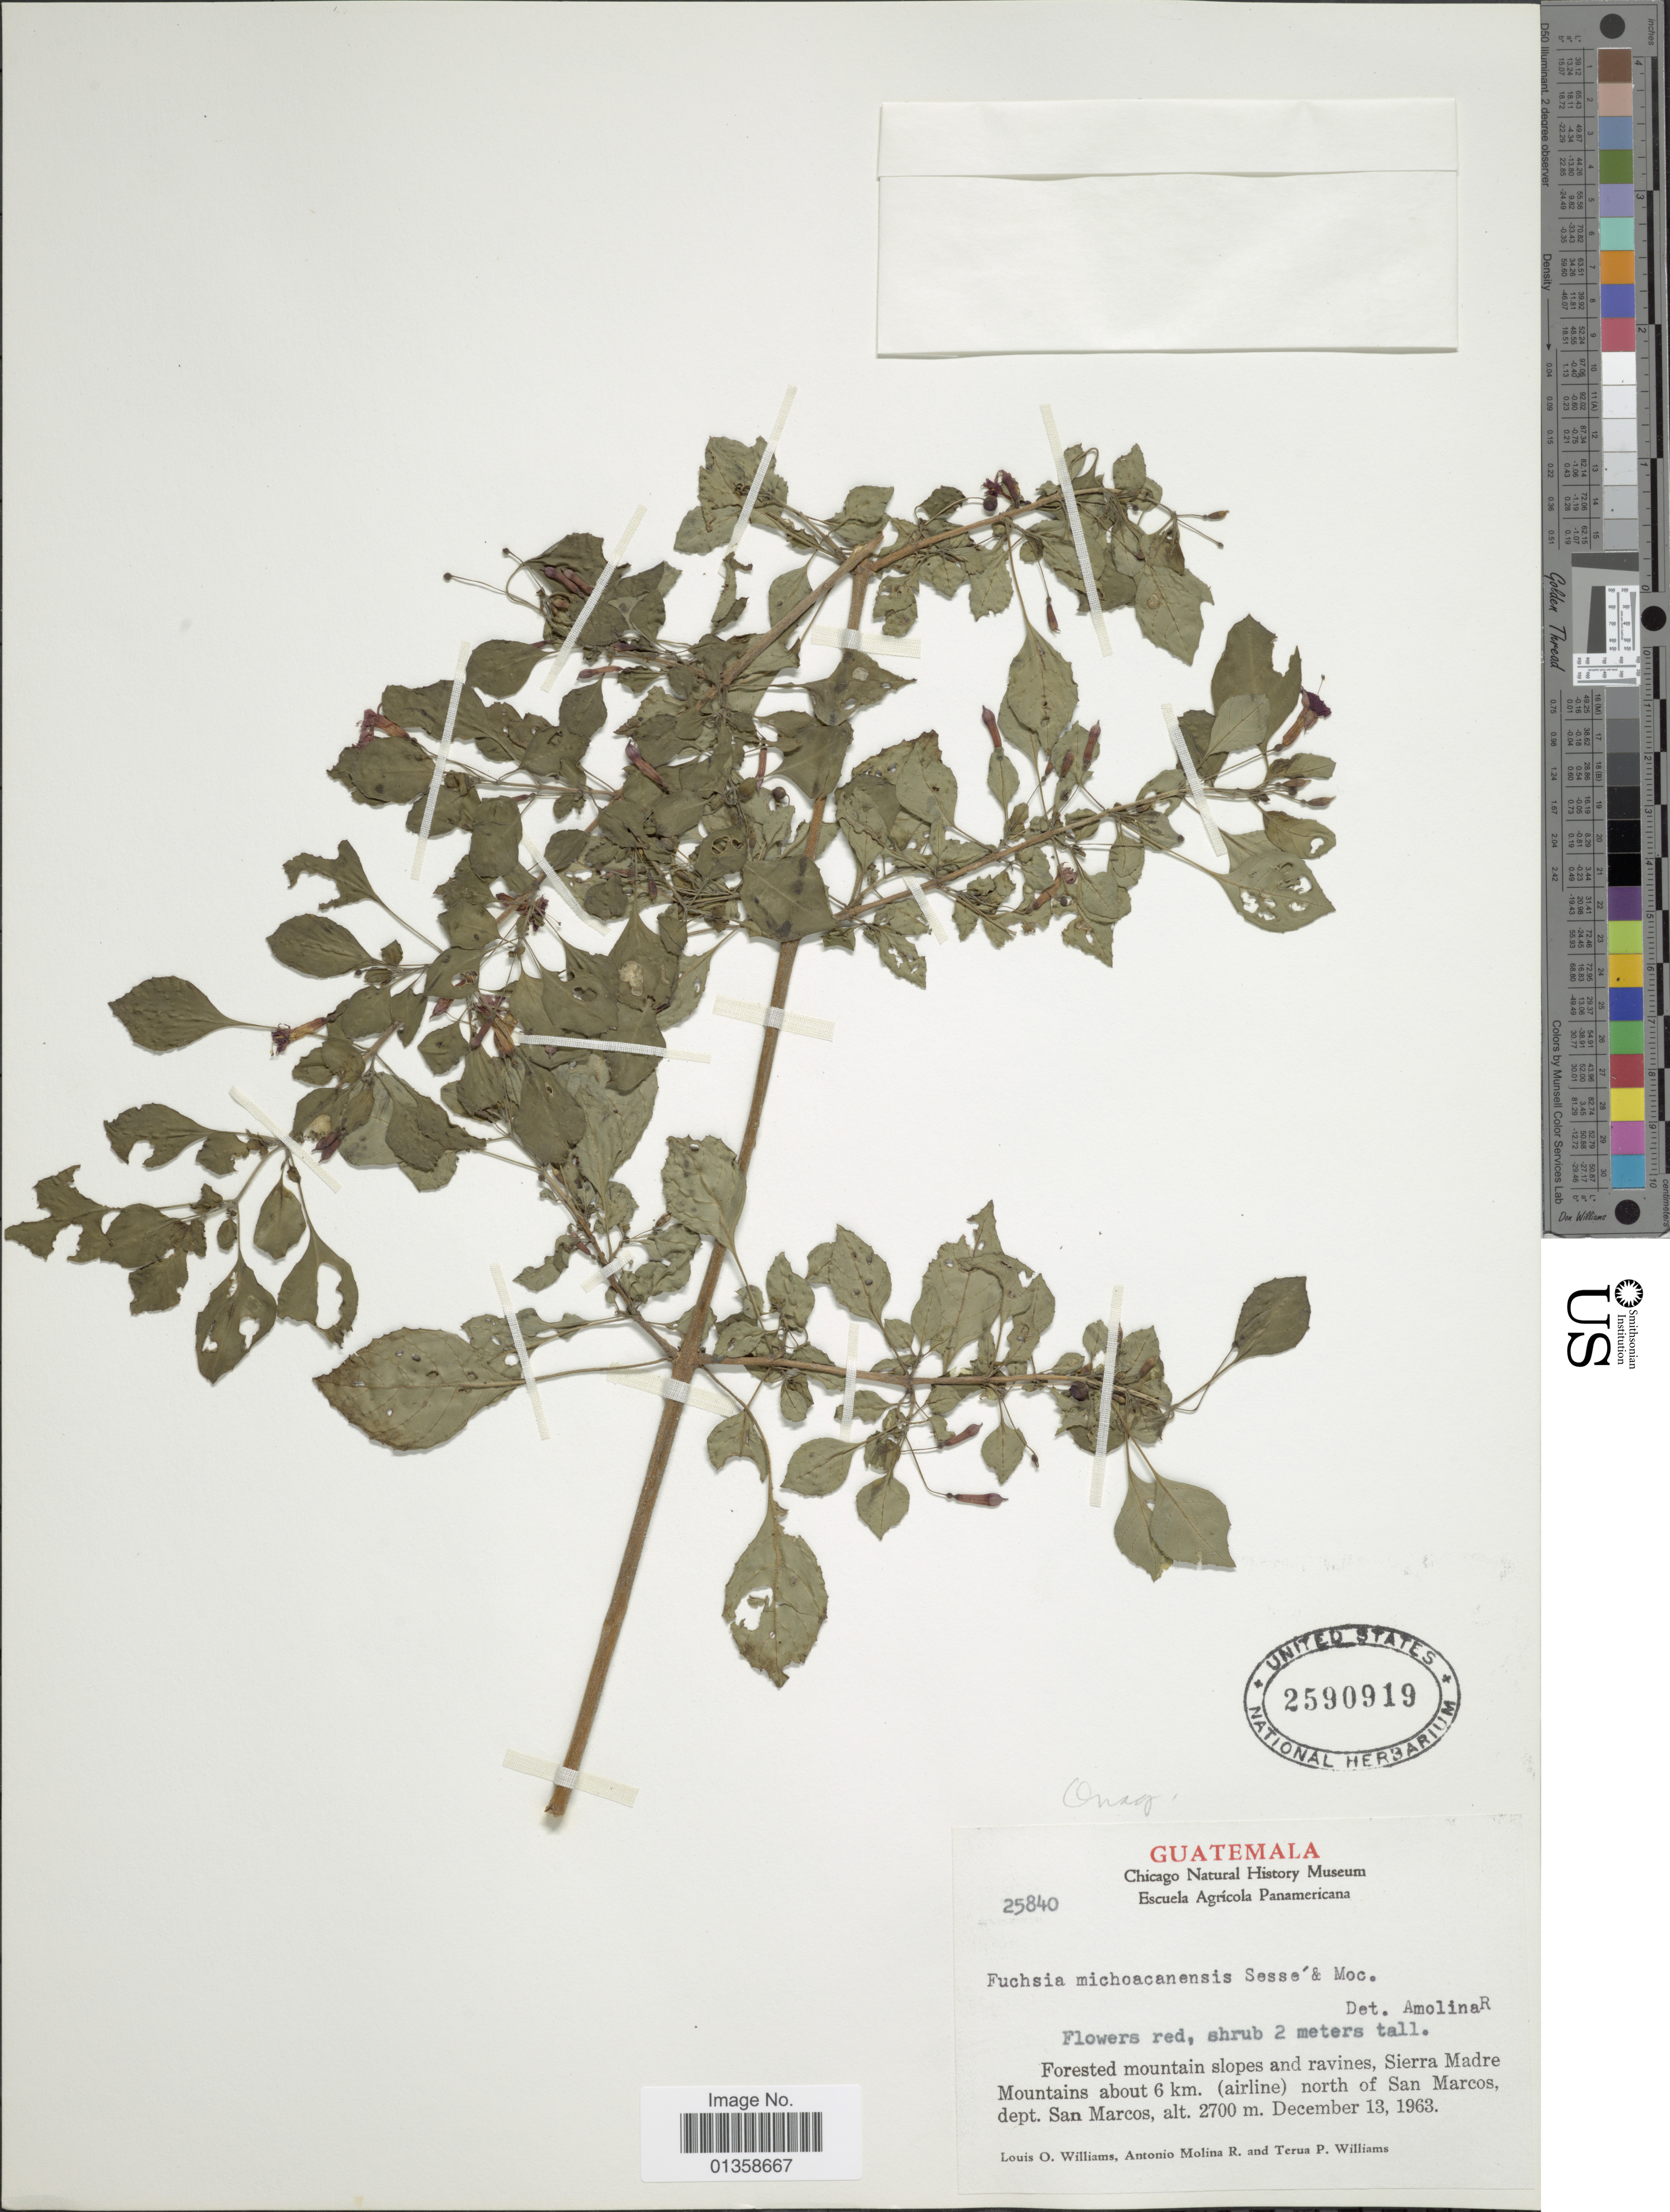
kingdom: Plantae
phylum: Tracheophyta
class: Magnoliopsida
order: Myrtales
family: Onagraceae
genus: Fuchsia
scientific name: Fuchsia encliandra subsp. tetradactyla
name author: (Lindl.) Breedlove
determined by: Berry, P. E., (WIS), University of Wisconsin - Madison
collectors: L. O. Williams, A. Molina R. & T. P. Williams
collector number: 25840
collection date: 1963-12-13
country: Guatemala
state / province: San Marcos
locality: Sierra Madre Mountains about 6 km. (airline) north of San Marcos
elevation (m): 2700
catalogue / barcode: US 2590919